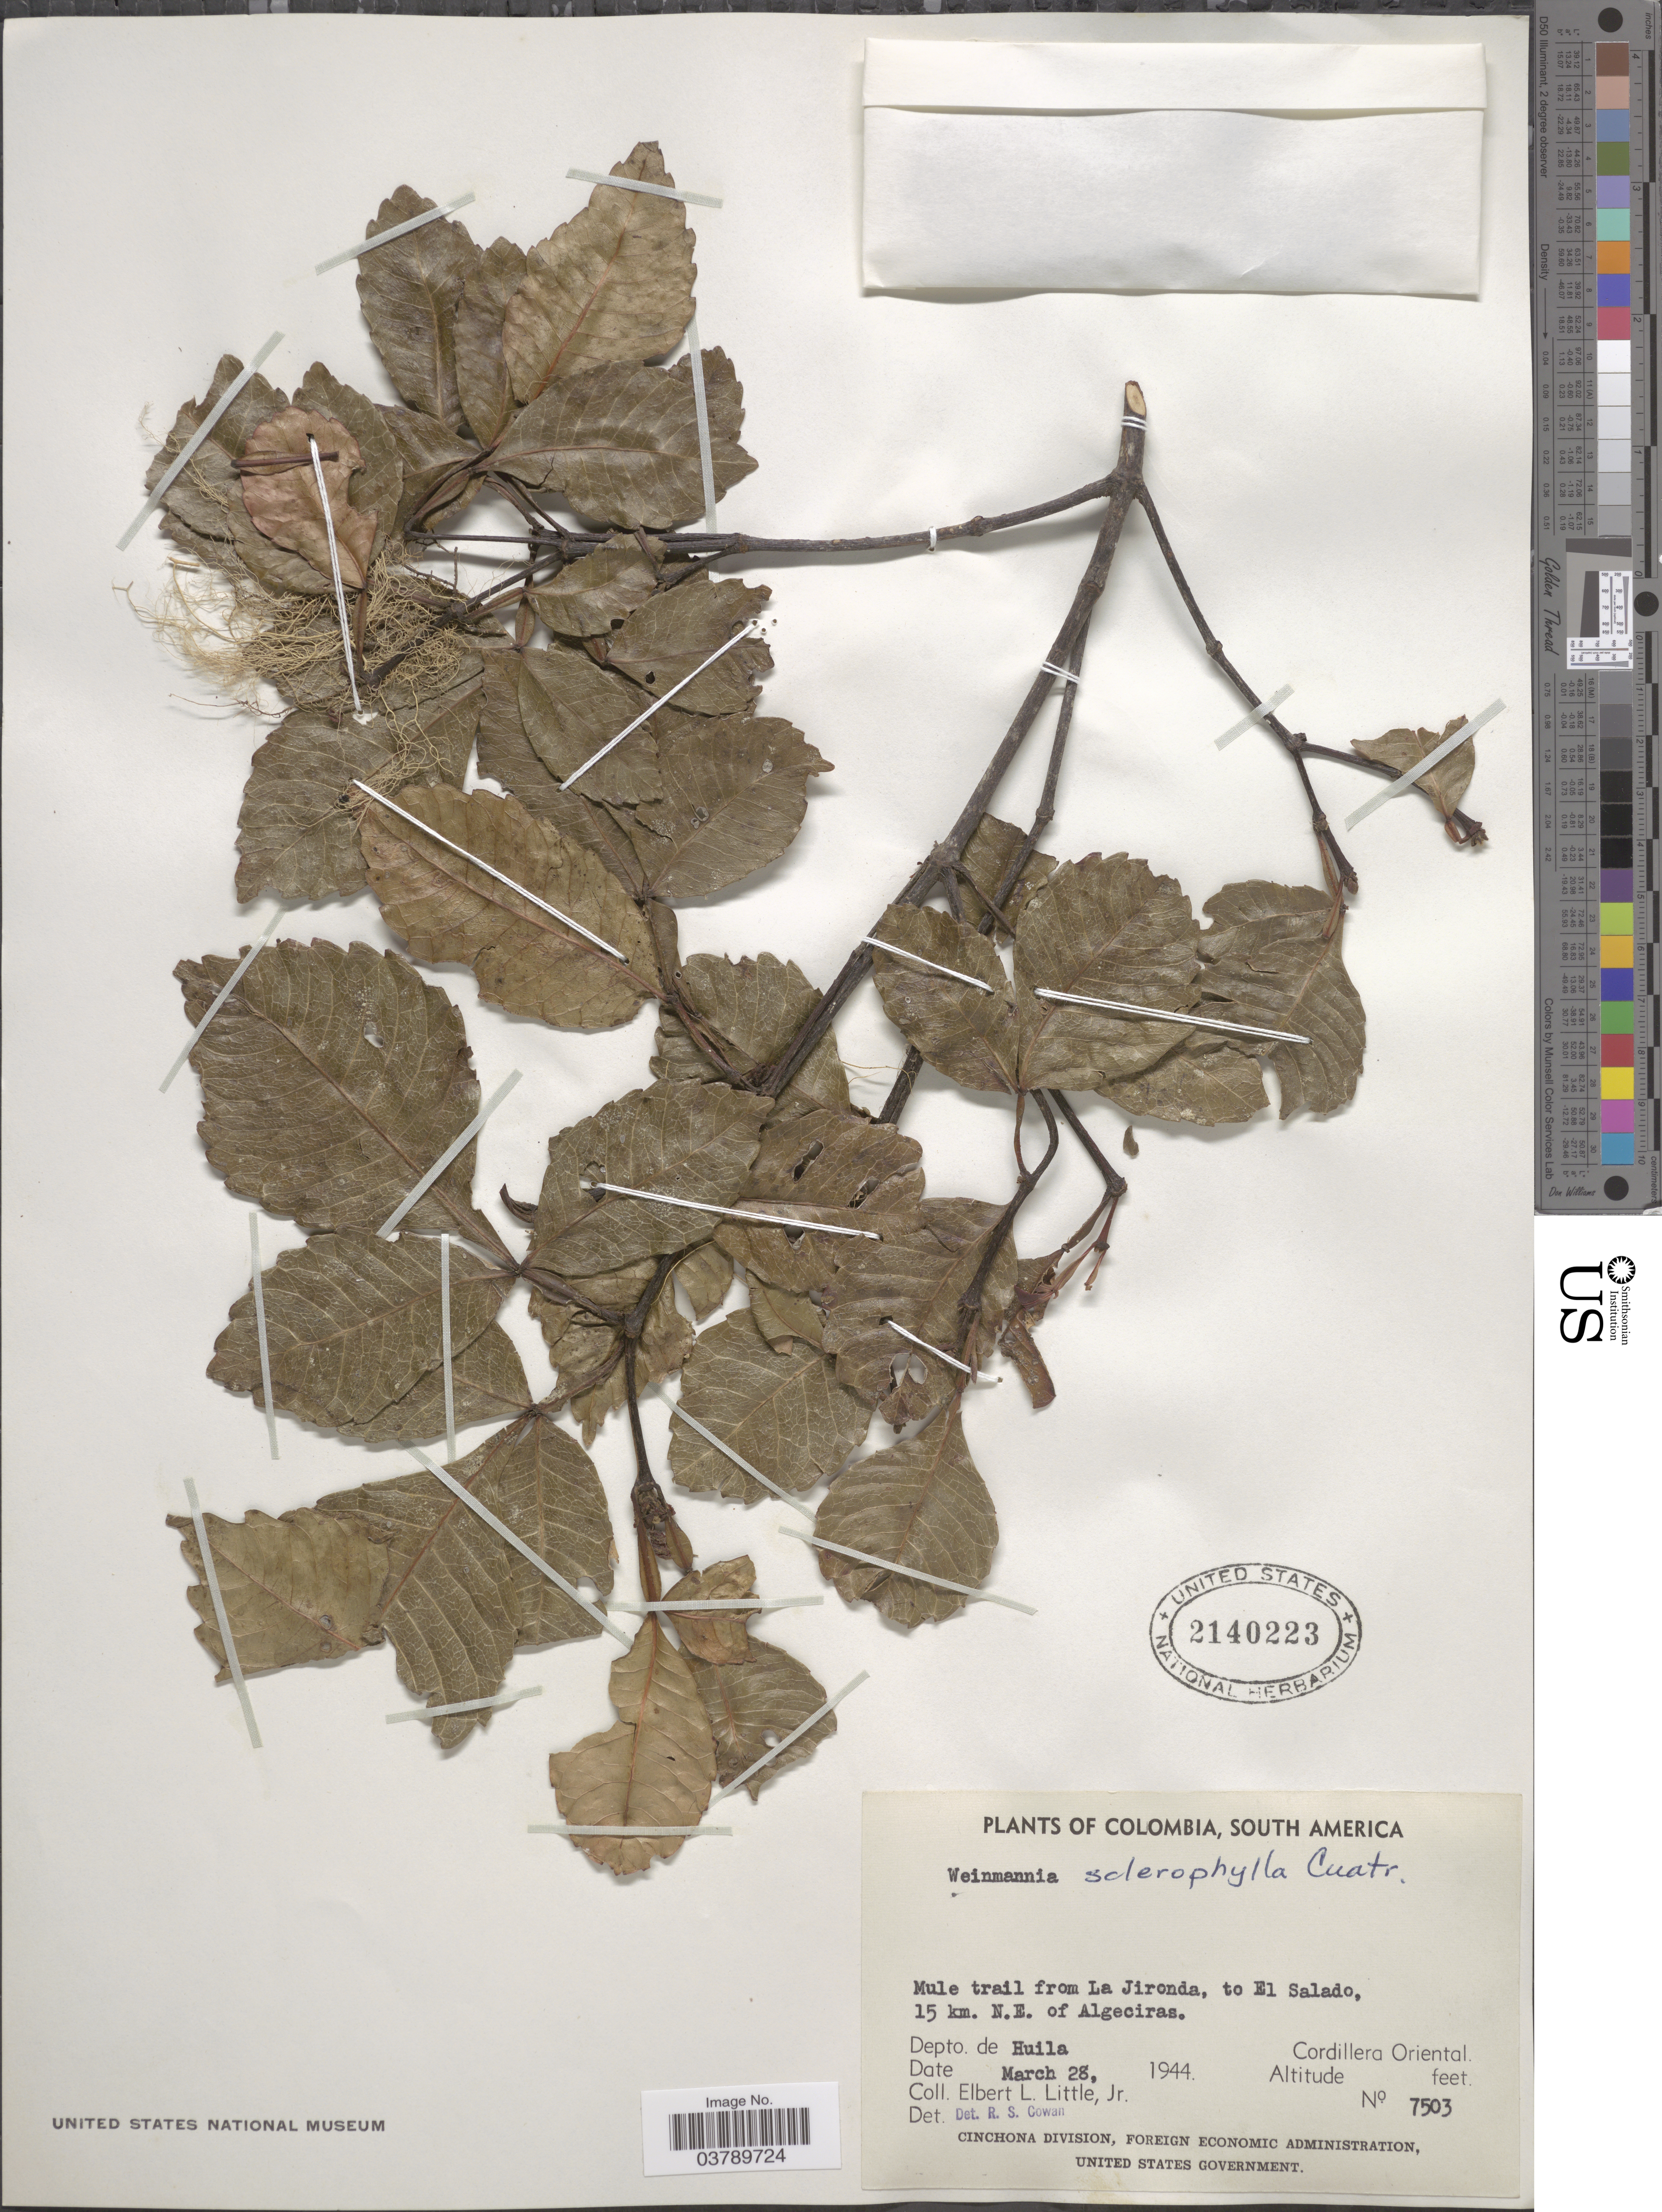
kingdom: Plantae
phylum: Tracheophyta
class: Magnoliopsida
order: Oxalidales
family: Cunoniaceae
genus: Weinmannia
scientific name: Weinmannia sclerophylla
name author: Cuatrec.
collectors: E. L. Little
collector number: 7503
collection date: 1944-03-28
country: Colombia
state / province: Huila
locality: Mule trail from La Jironda, to El Salado, 15 km. N. E. of Algeciras. Depto. de Huila. Cordillera Oriental.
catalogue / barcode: US 2140223